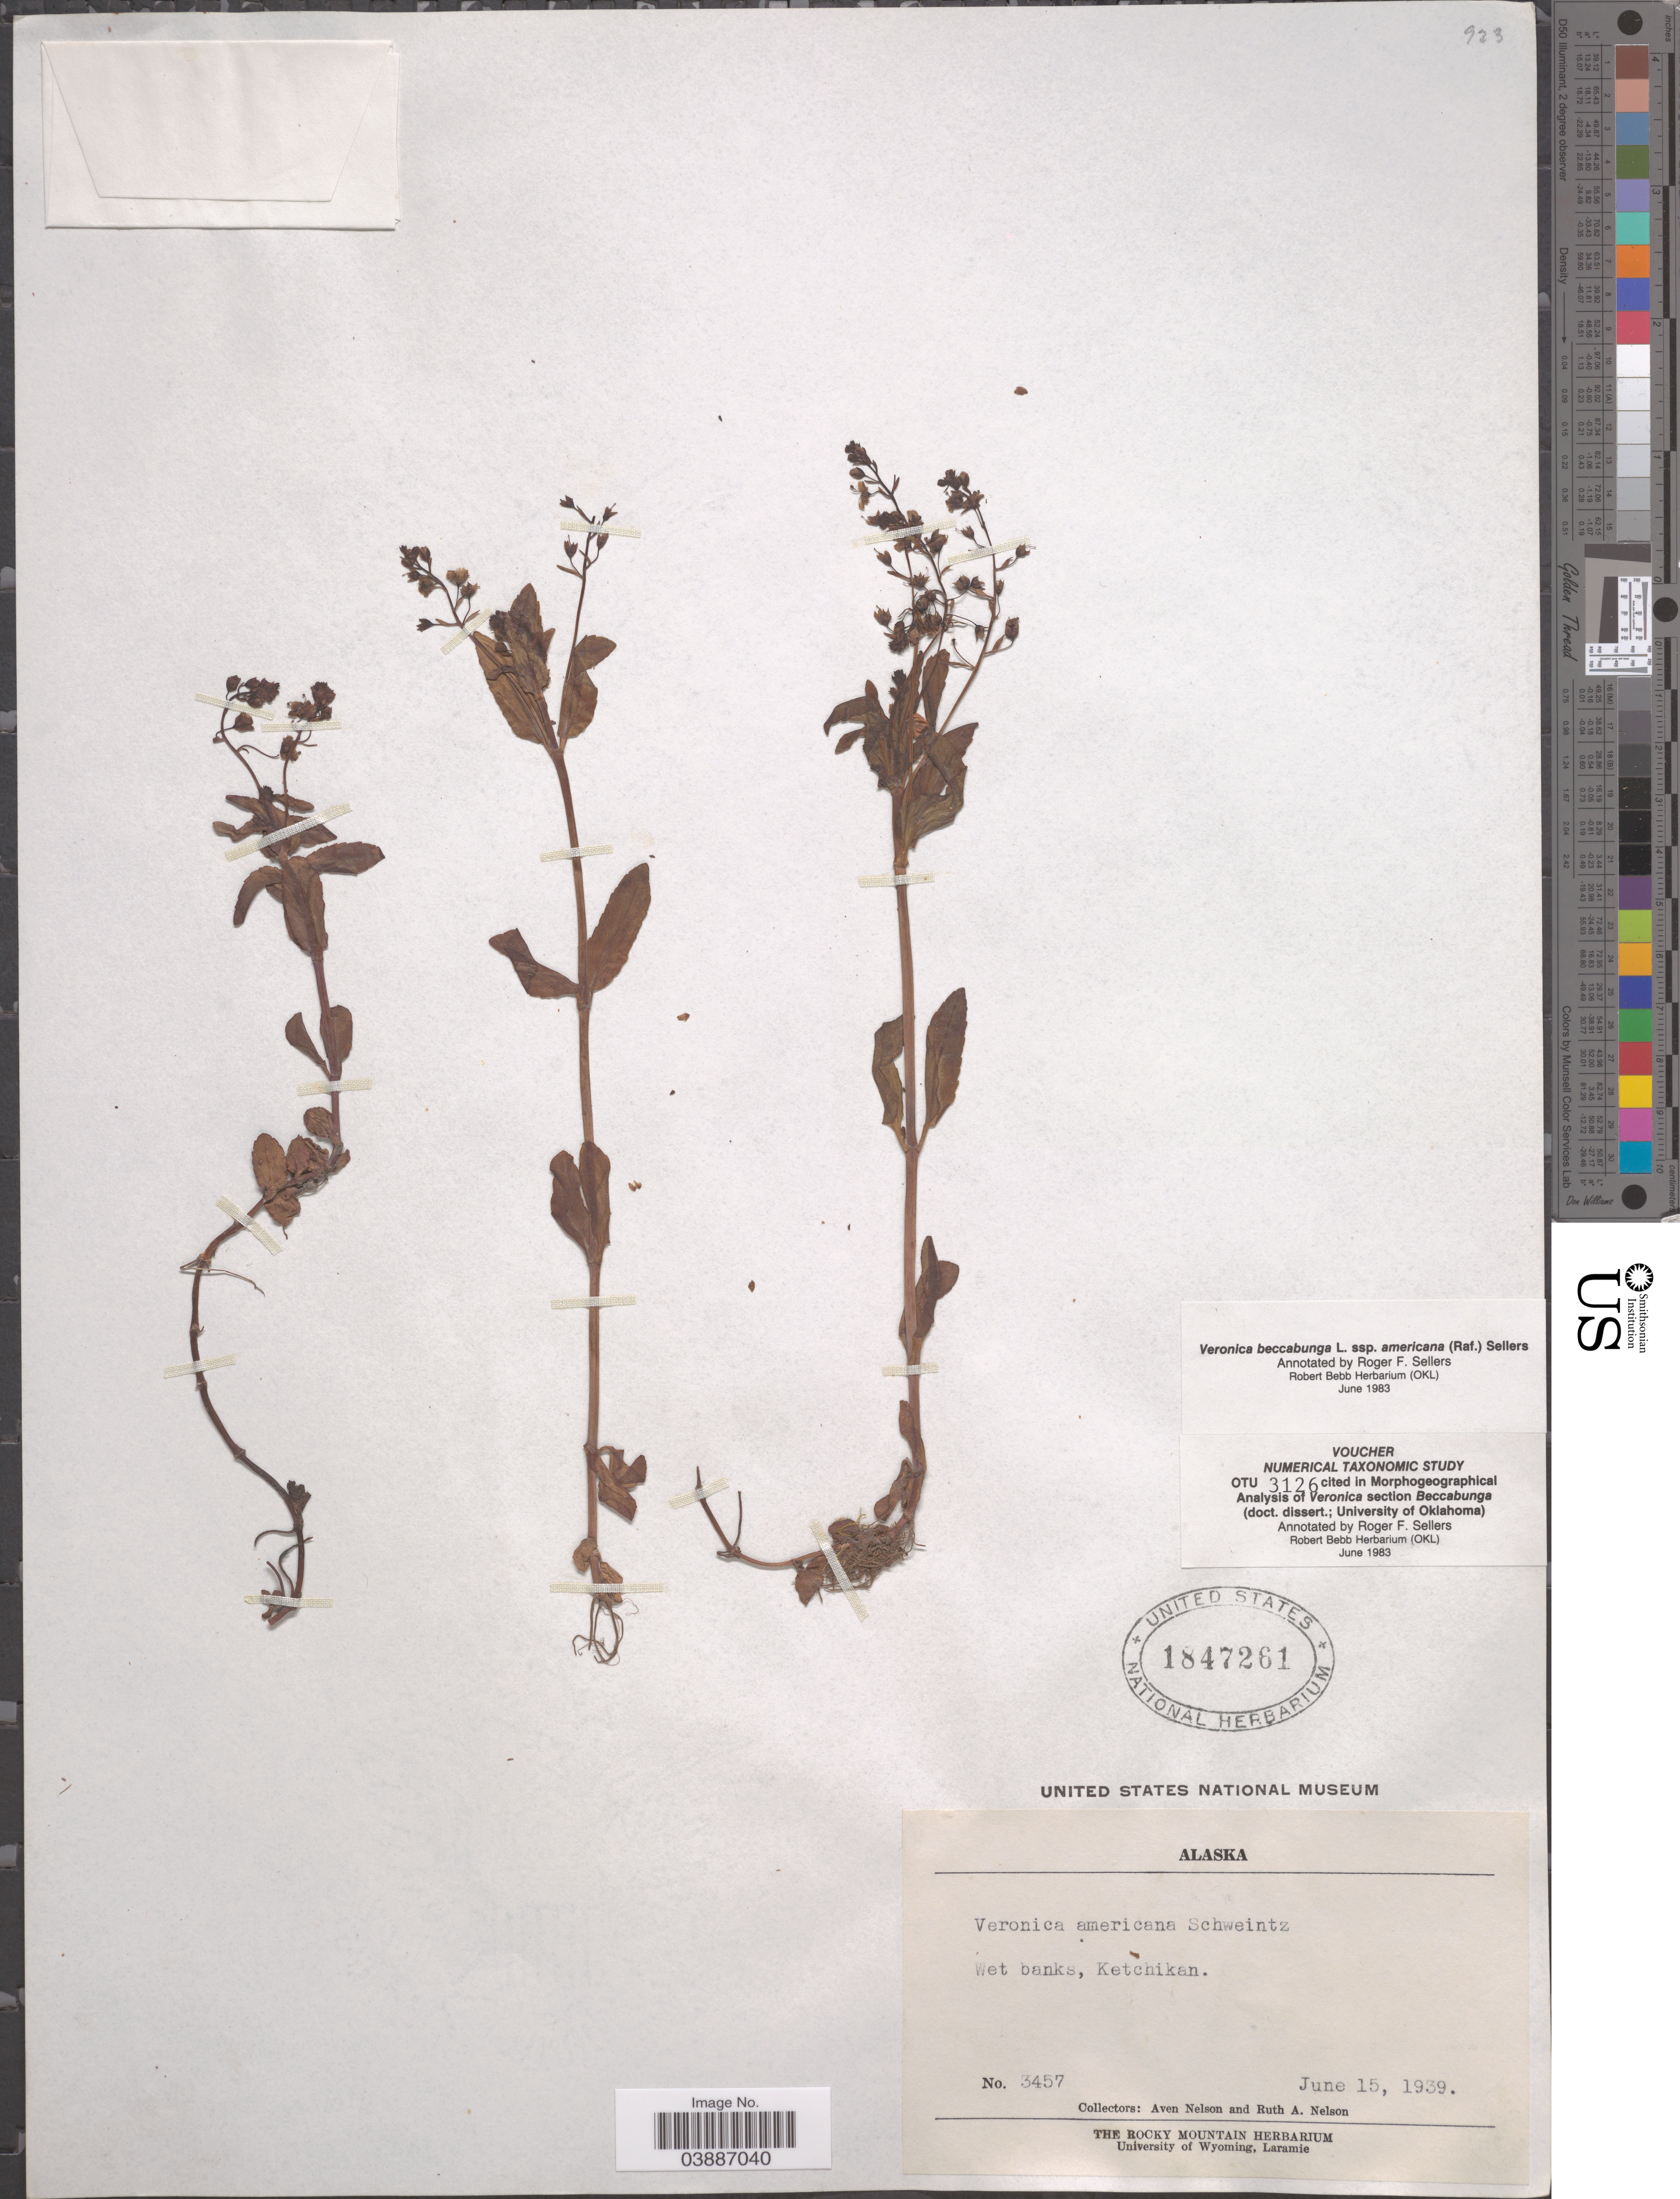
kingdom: Plantae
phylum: Tracheophyta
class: Magnoliopsida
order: Lamiales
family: Plantaginaceae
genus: Veronica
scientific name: Veronica beccabunga subsp. americana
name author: Raf.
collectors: A. Nelson & R. A. Nelson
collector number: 3457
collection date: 1939-06-15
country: United States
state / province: Alaska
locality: Wet banks, Ketchikan.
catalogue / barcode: US 1847261